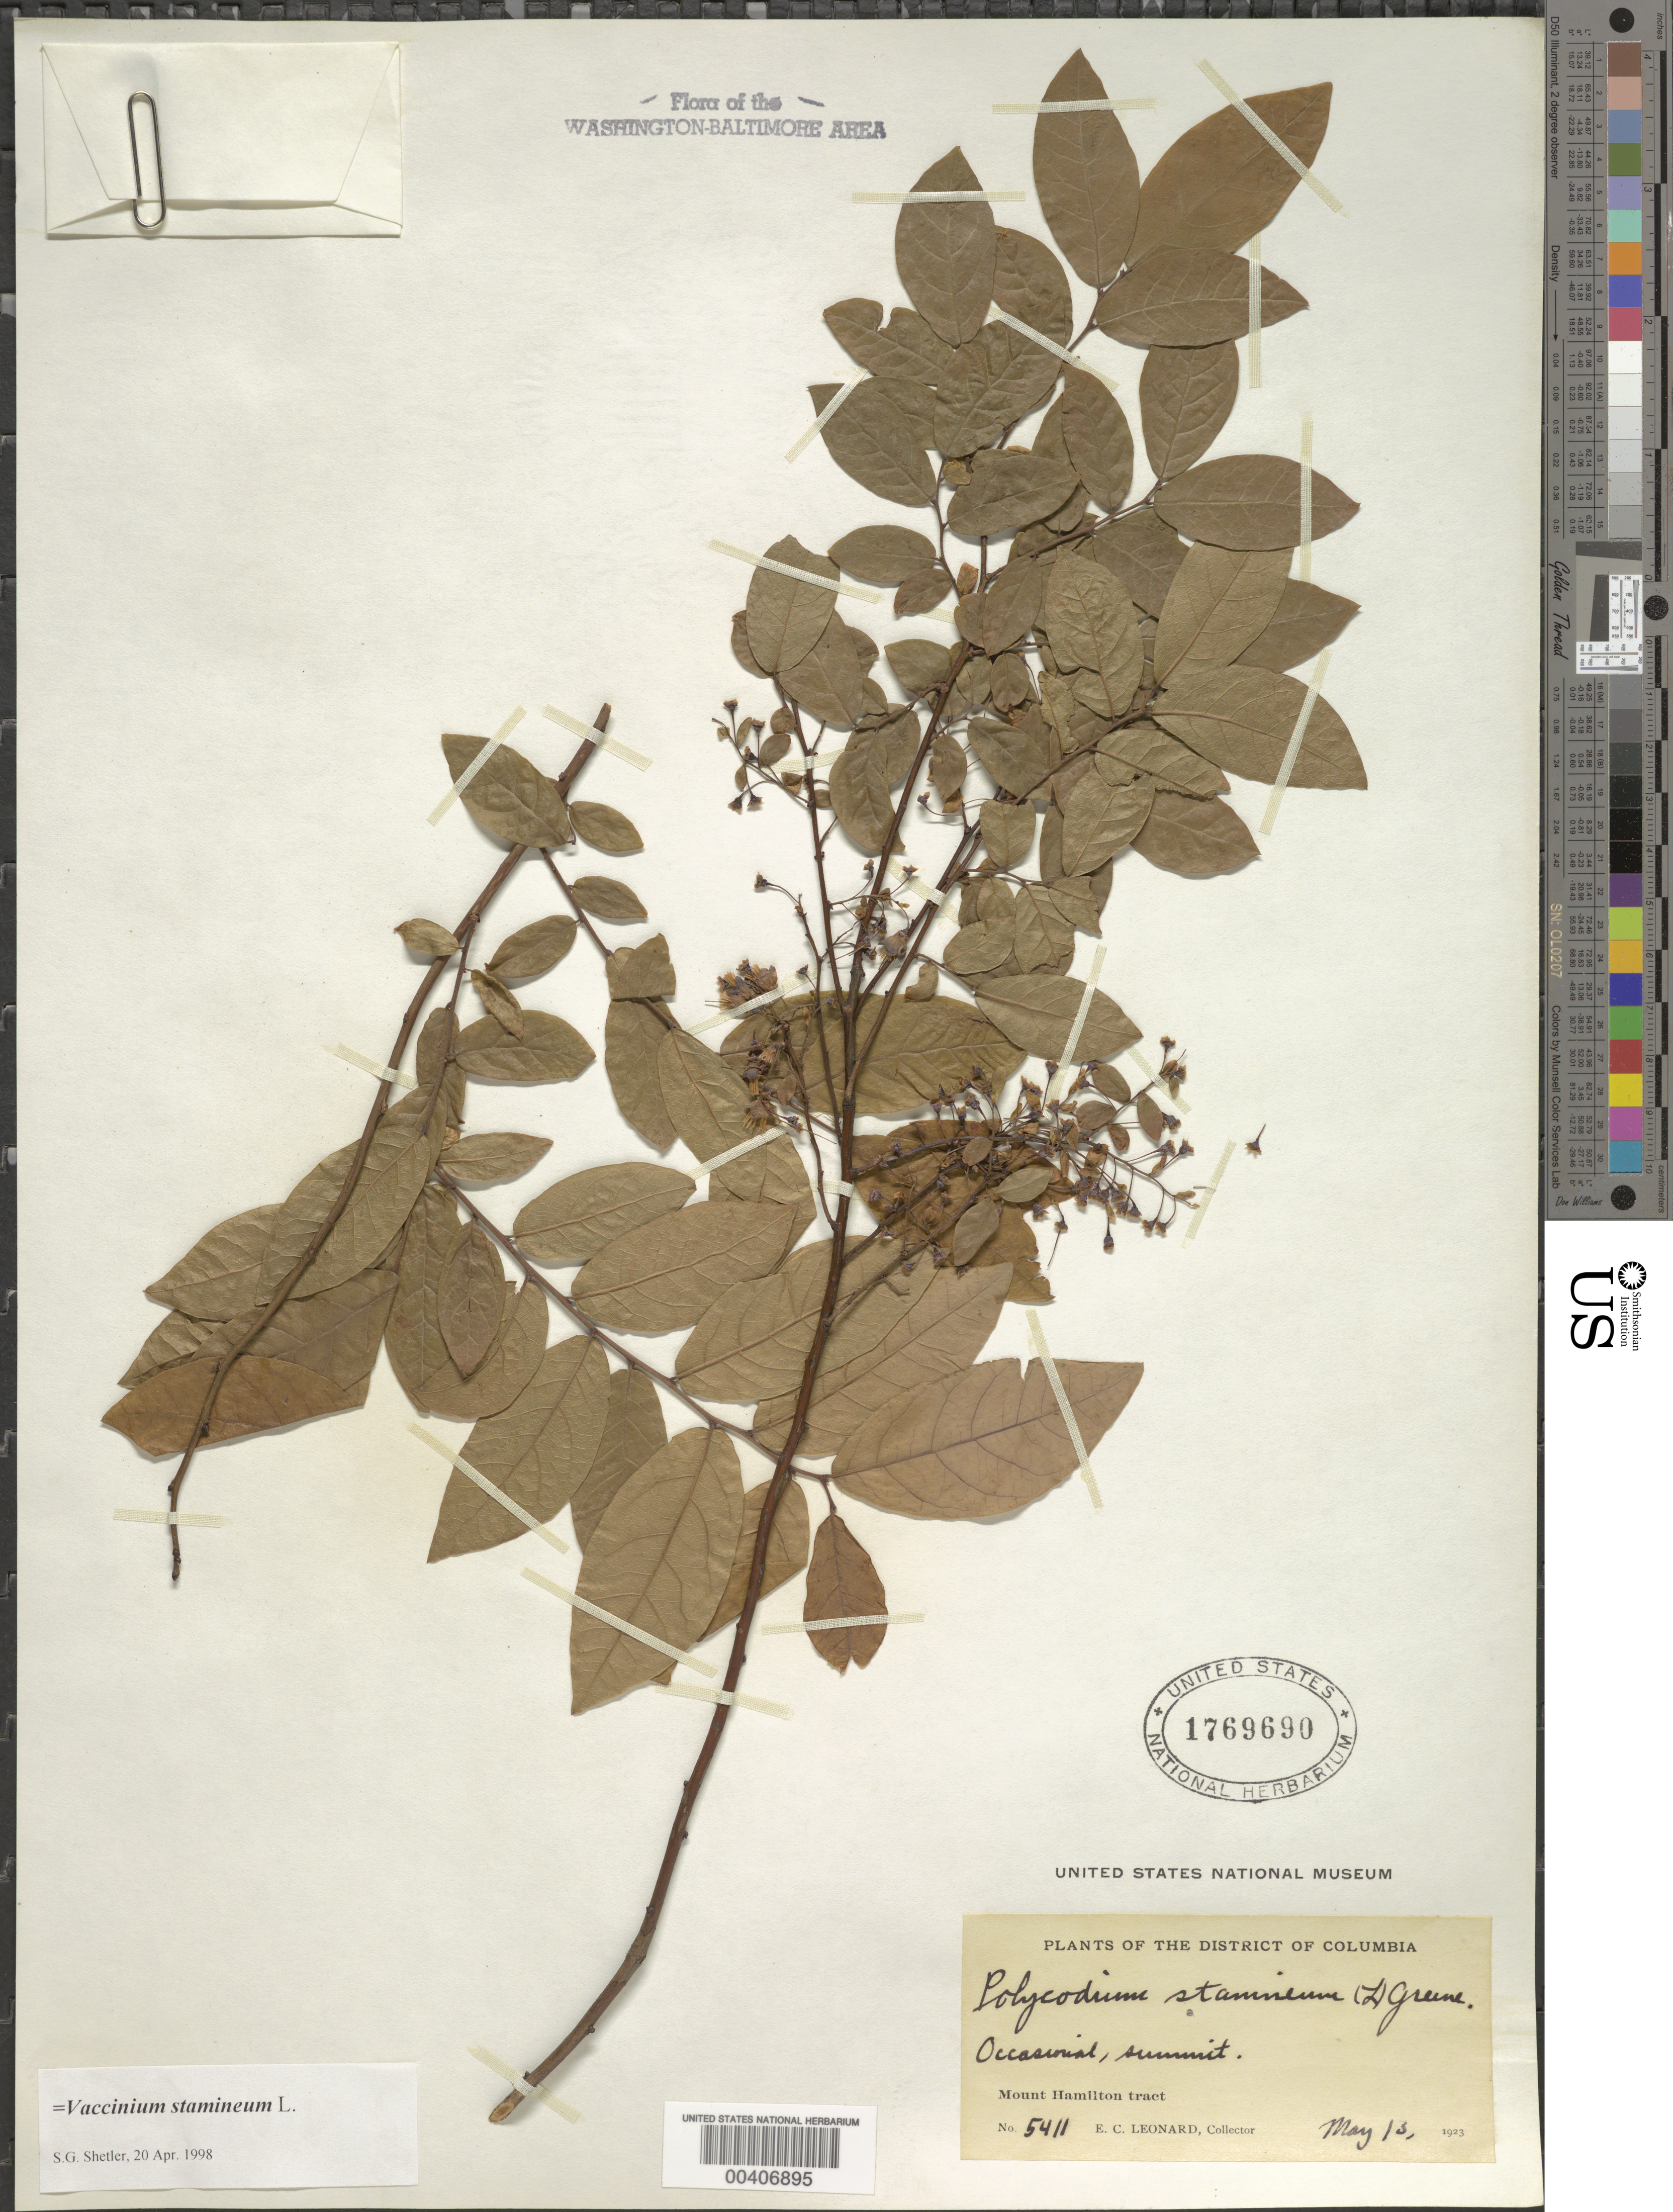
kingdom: Plantae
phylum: Tracheophyta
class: Magnoliopsida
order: Ericales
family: Ericaceae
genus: Vaccinium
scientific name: Vaccinium stamineum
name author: L.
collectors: E. C. Leonard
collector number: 5411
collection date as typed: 13 May 1923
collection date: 1923-05-13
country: United States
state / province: District of Columbia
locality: Mount Hamilton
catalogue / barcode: US 1769690